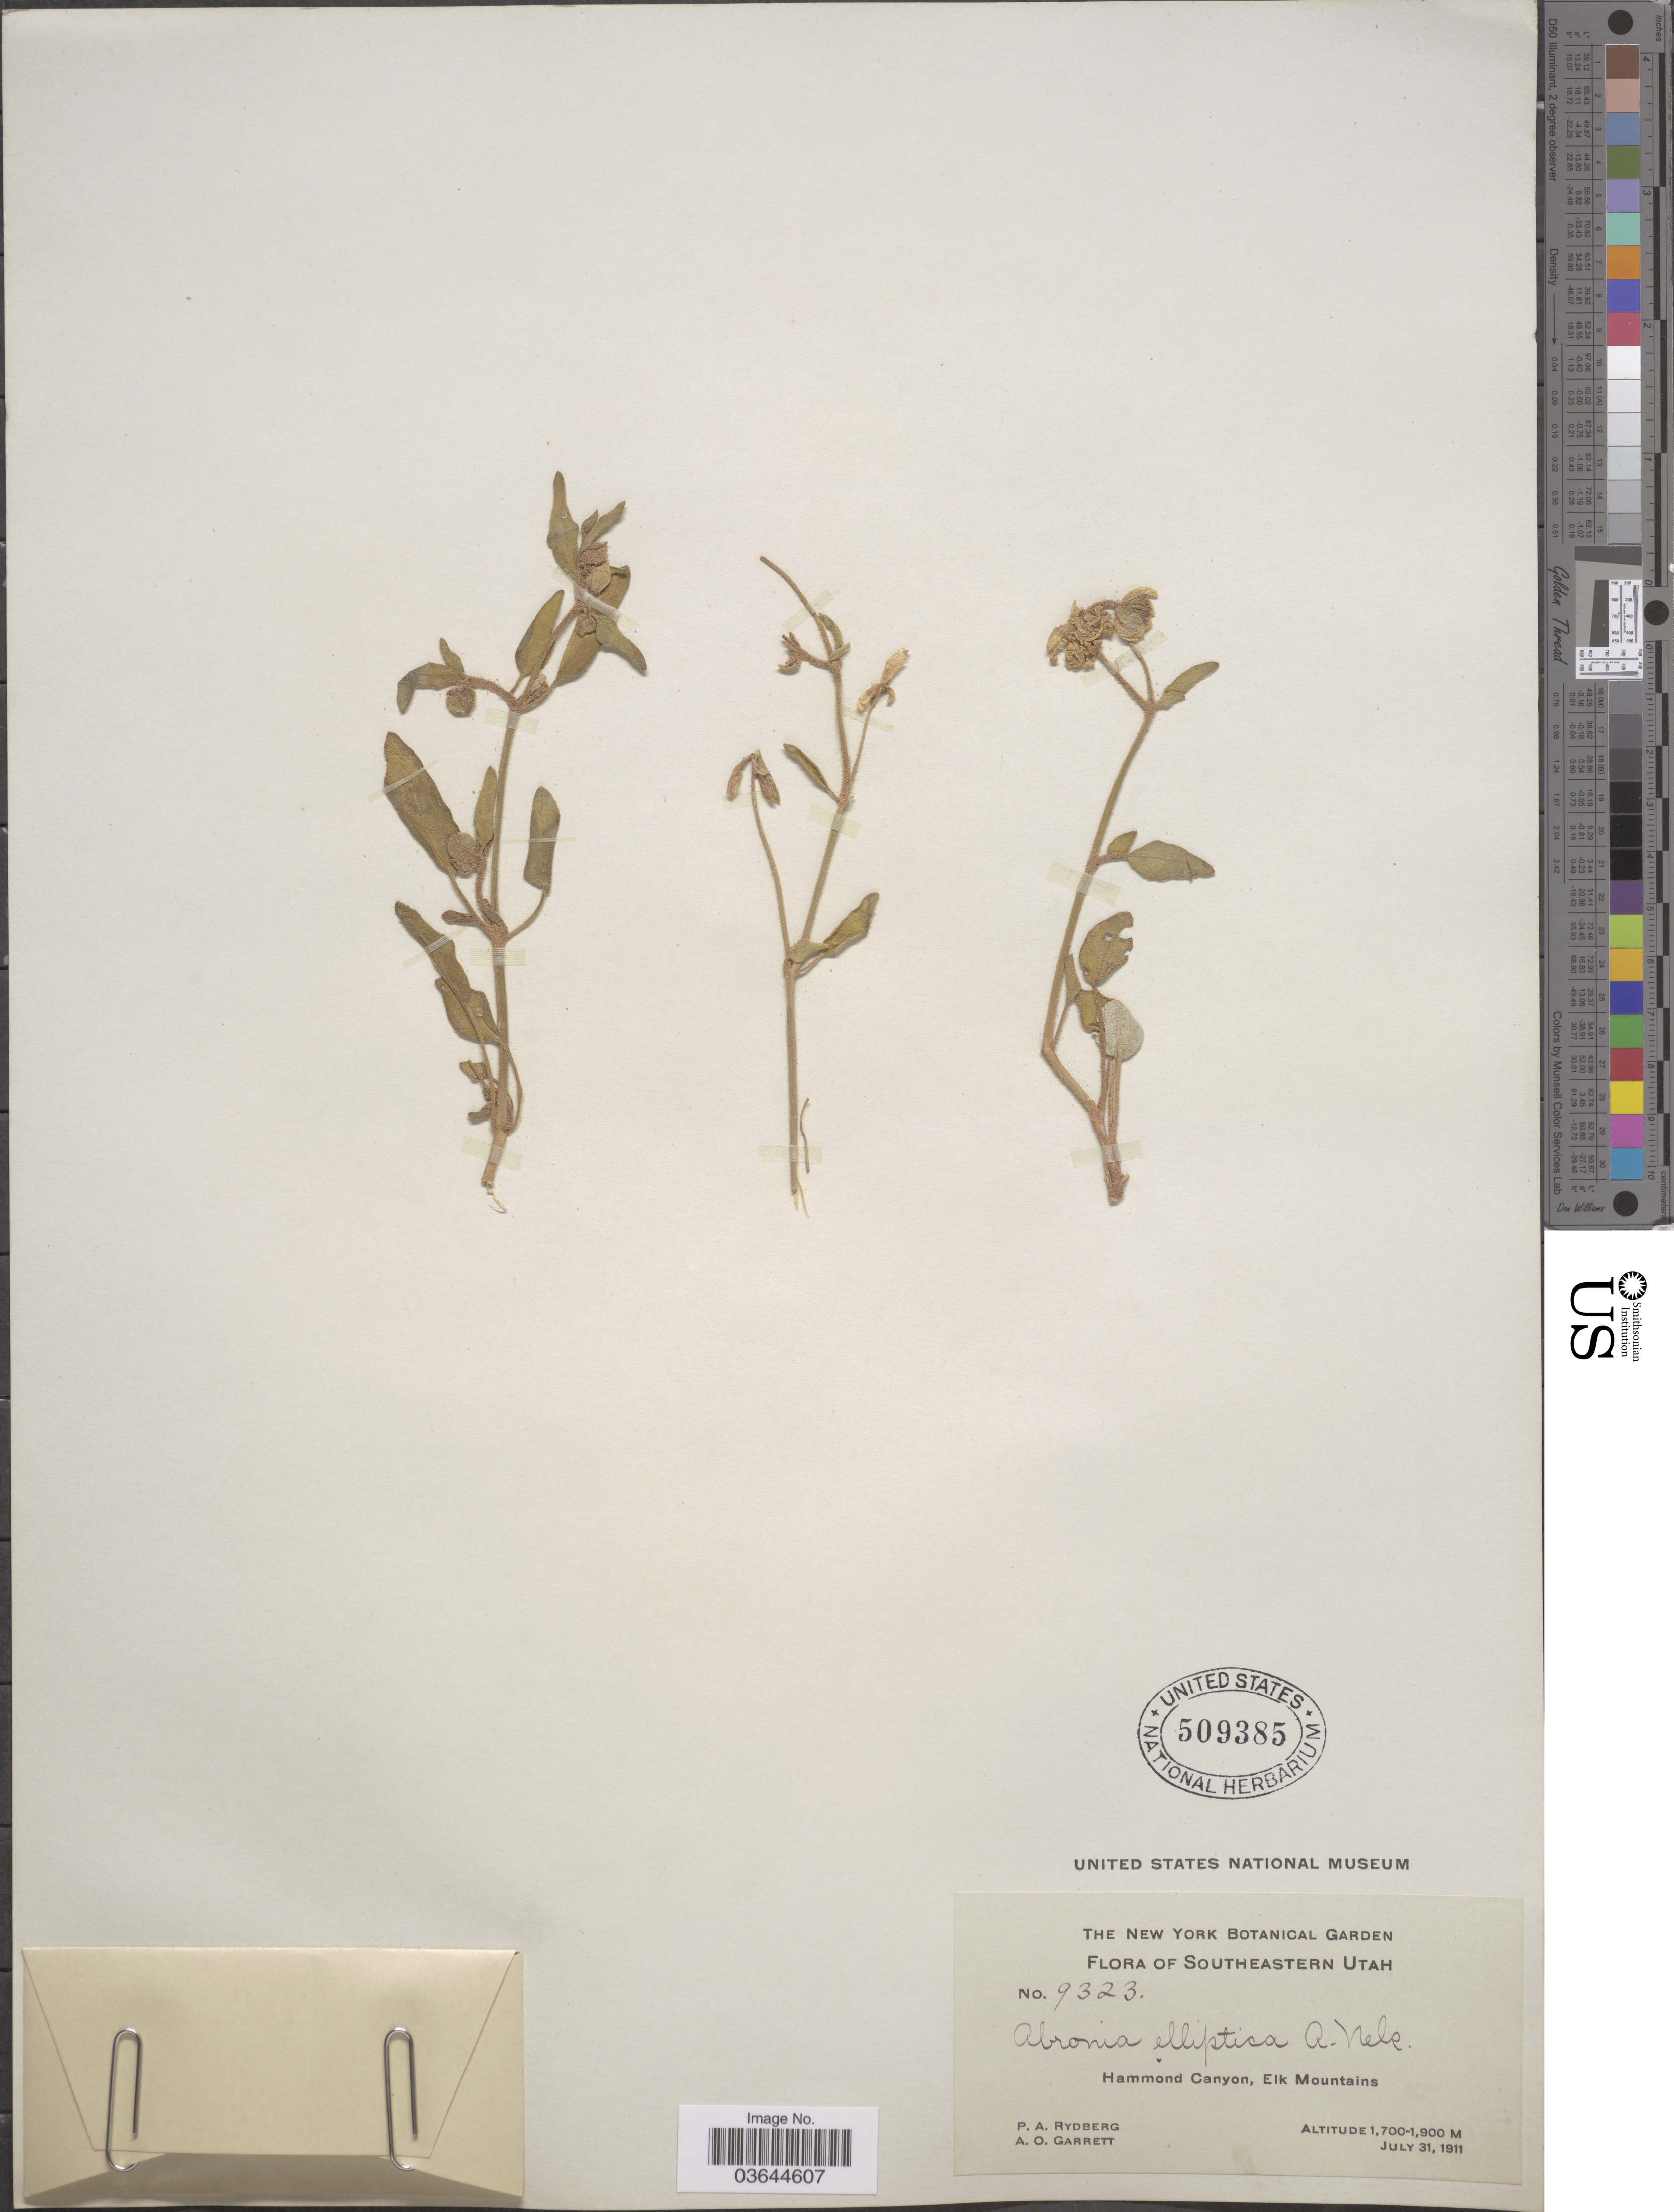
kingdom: Plantae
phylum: Tracheophyta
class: Magnoliopsida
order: Caryophyllales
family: Nyctaginaceae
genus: Abronia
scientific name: Abronia elliptica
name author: A. Nelson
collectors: P. A. Rydberg & A. O. Garrett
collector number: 9323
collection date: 1911-07-31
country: United States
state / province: Utah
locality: Southeastern Utah. Hammond Canyon, Elk Mountains.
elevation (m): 1700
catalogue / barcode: US 509385